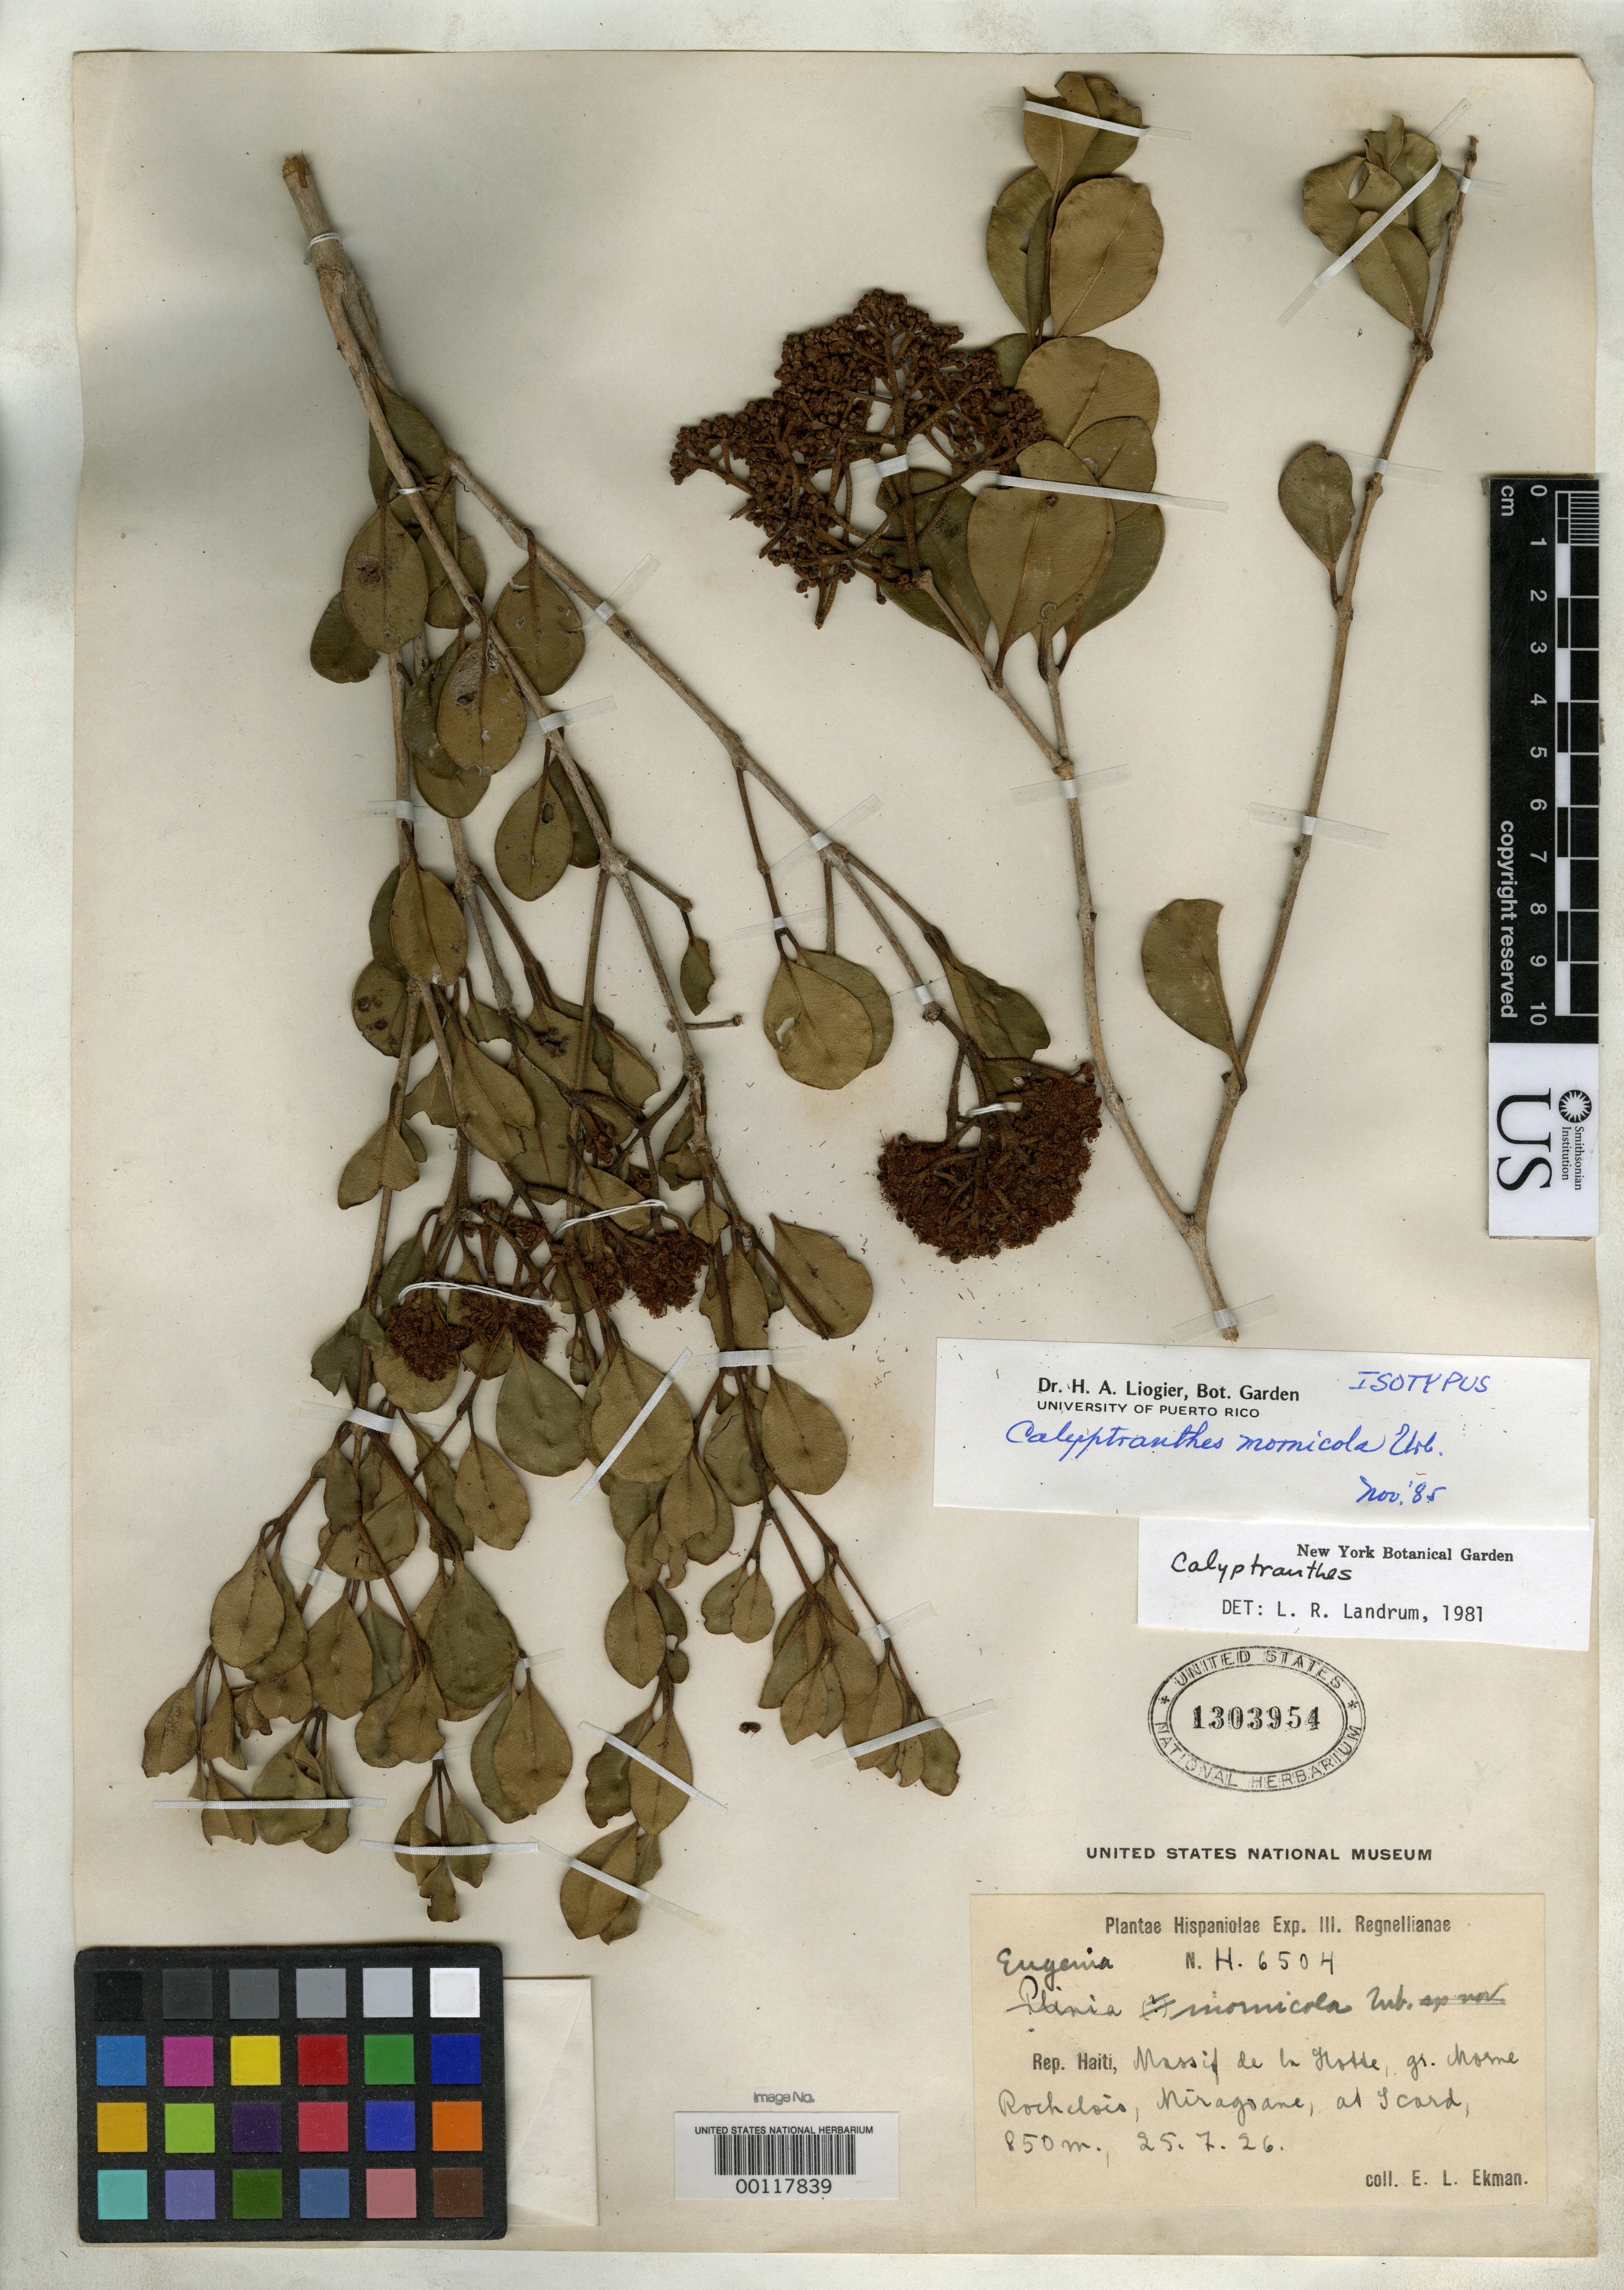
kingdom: Plantae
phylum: Tracheophyta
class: Magnoliopsida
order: Myrtales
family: Myrtaceae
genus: Calyptranthes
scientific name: Calyptranthes mornicola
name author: Urb.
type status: Isotype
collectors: E. L. Ekman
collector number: H 6504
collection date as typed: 25 Jul 1926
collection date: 1926-07-25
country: Haiti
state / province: Sud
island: Hispaniola Island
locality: Massif de La Hotte, near Mirogoane.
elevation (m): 850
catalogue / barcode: US 1303954